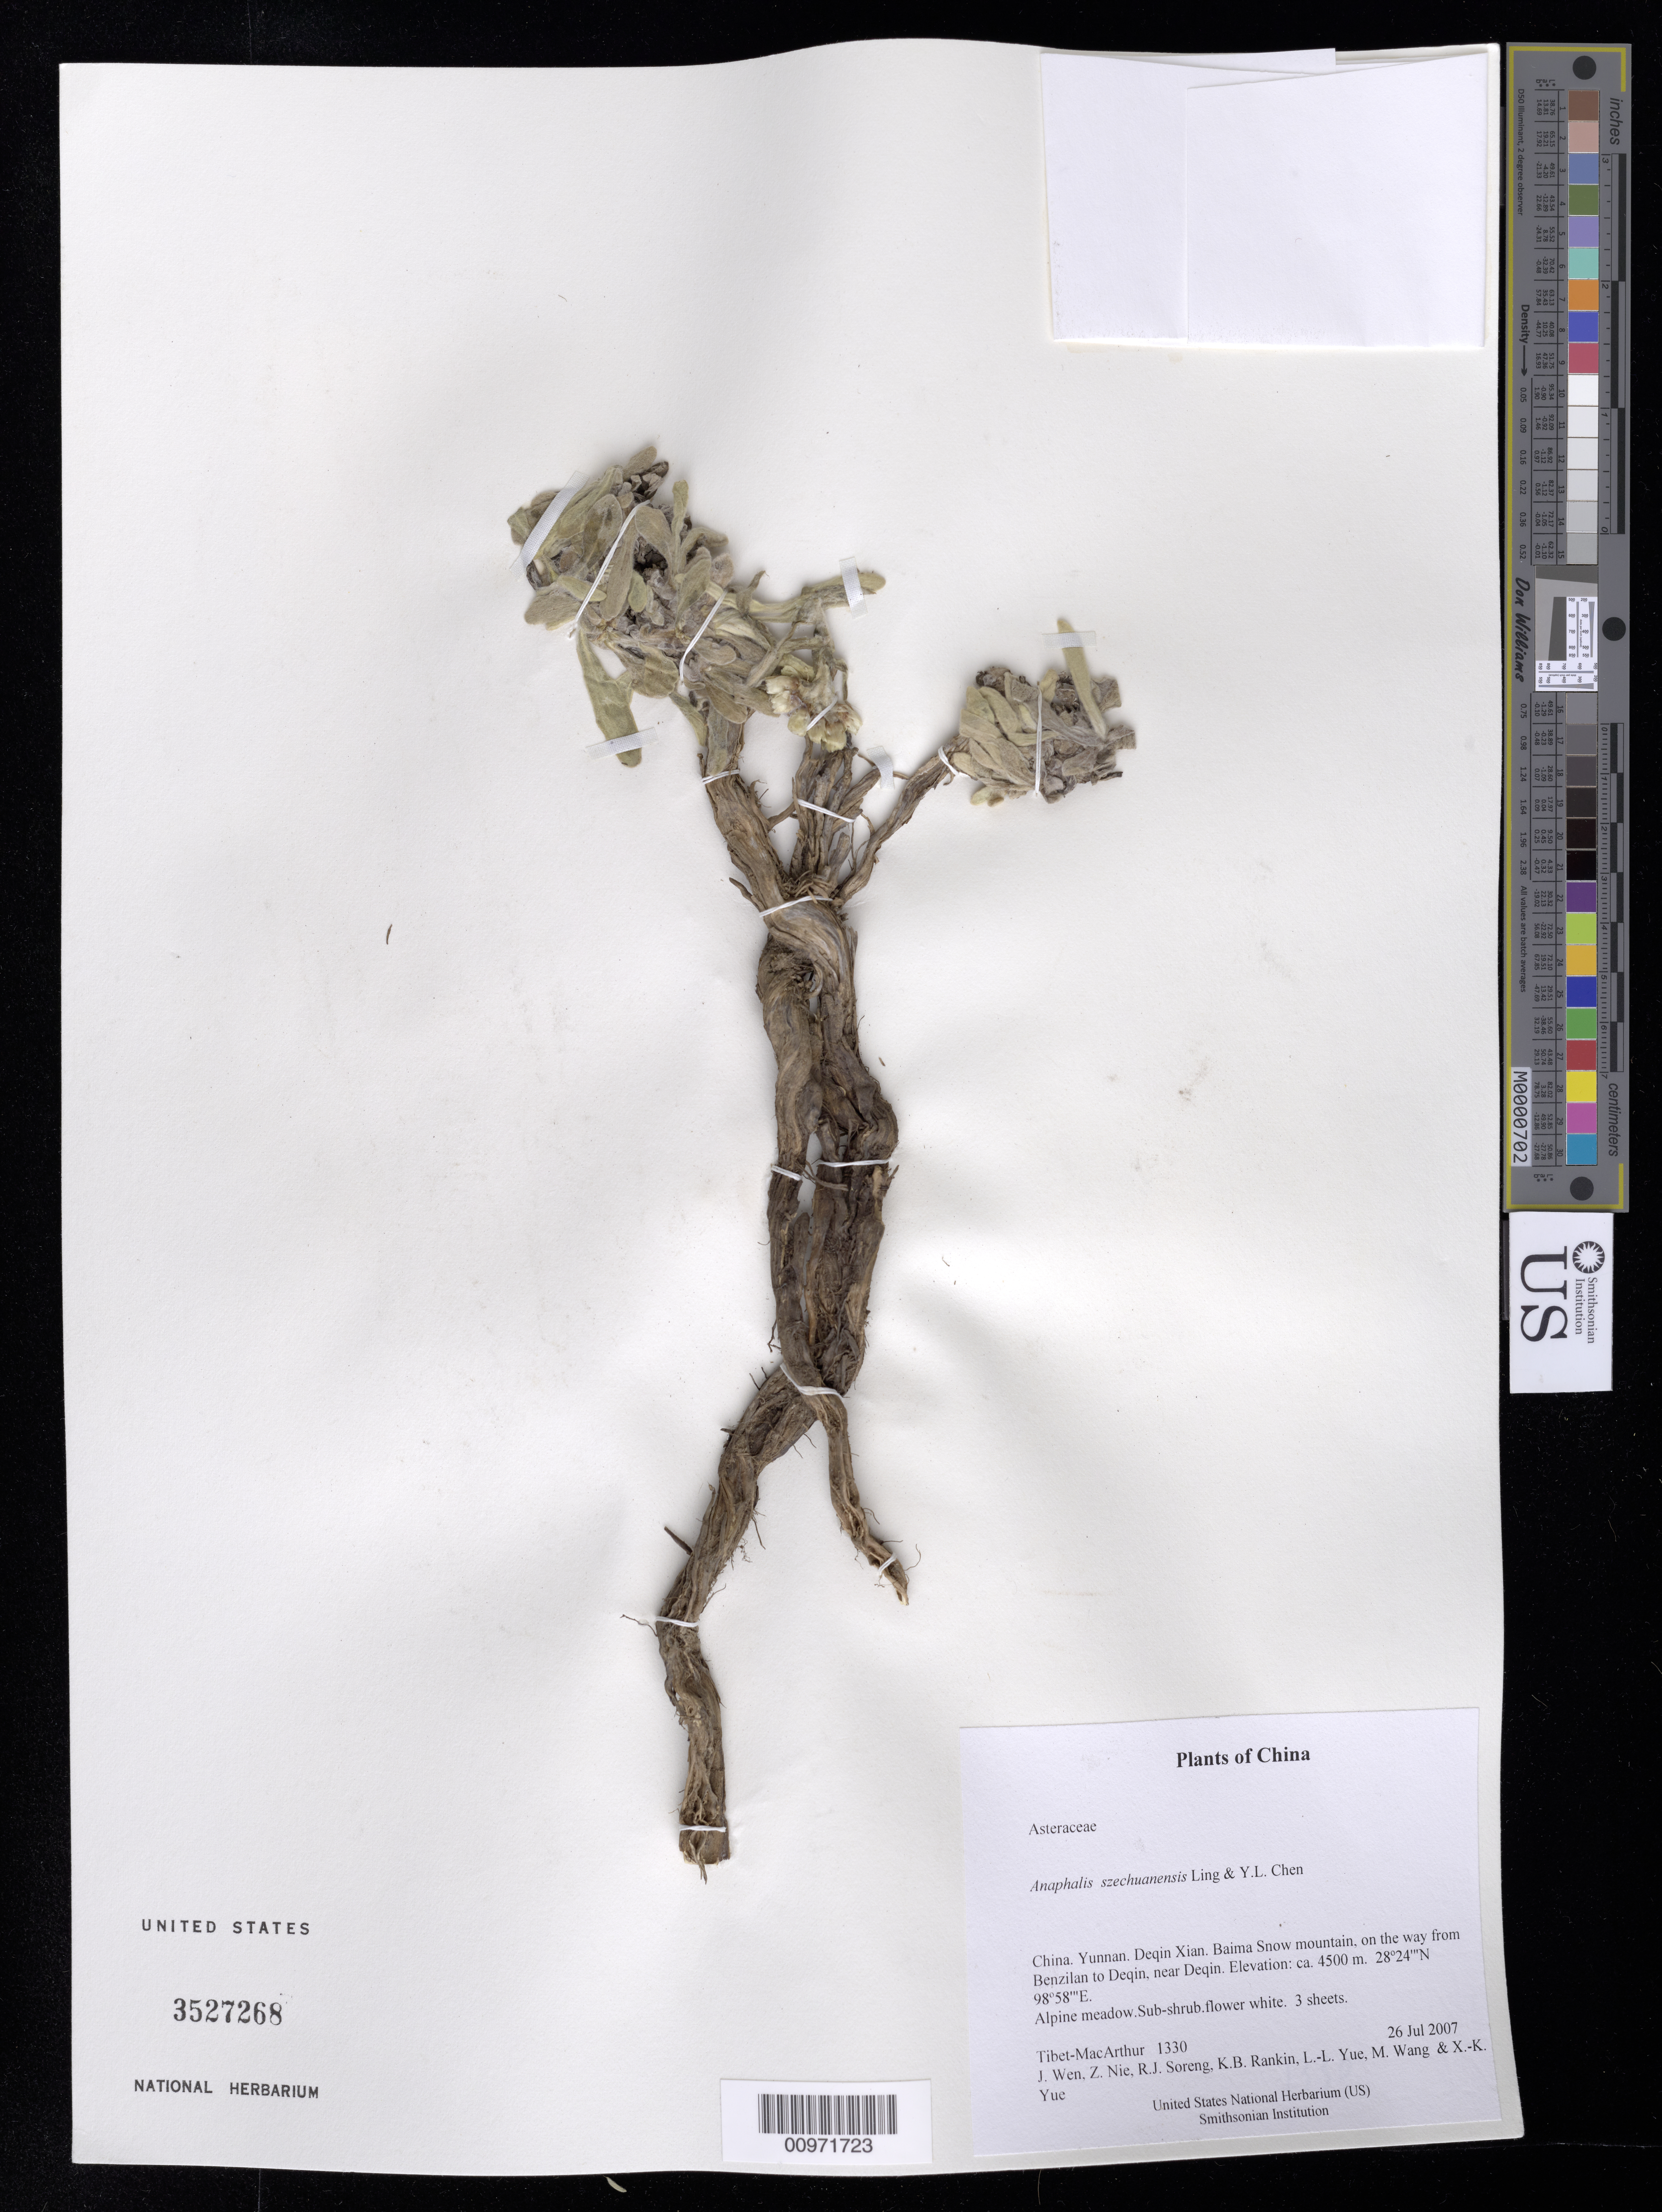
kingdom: Plantae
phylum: Tracheophyta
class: Magnoliopsida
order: Asterales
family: Asteraceae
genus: Anaphalis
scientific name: Anaphalis szechuanensis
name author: Y. Ling & Y.L. Chen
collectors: Tibet-MacArthur, J. Wen, Z. Nie, R. J. Soreng, K. Rankin, L. Yue, M. Wang & X. Yue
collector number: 1330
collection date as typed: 26 Jul 2007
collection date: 2007-07-26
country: China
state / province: Yunnan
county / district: Deqin Xian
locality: Baima Snow mountain, on the way from Benzilan to Deqin, near Deqin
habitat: Alpine meadow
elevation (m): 4500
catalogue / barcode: US 3527268